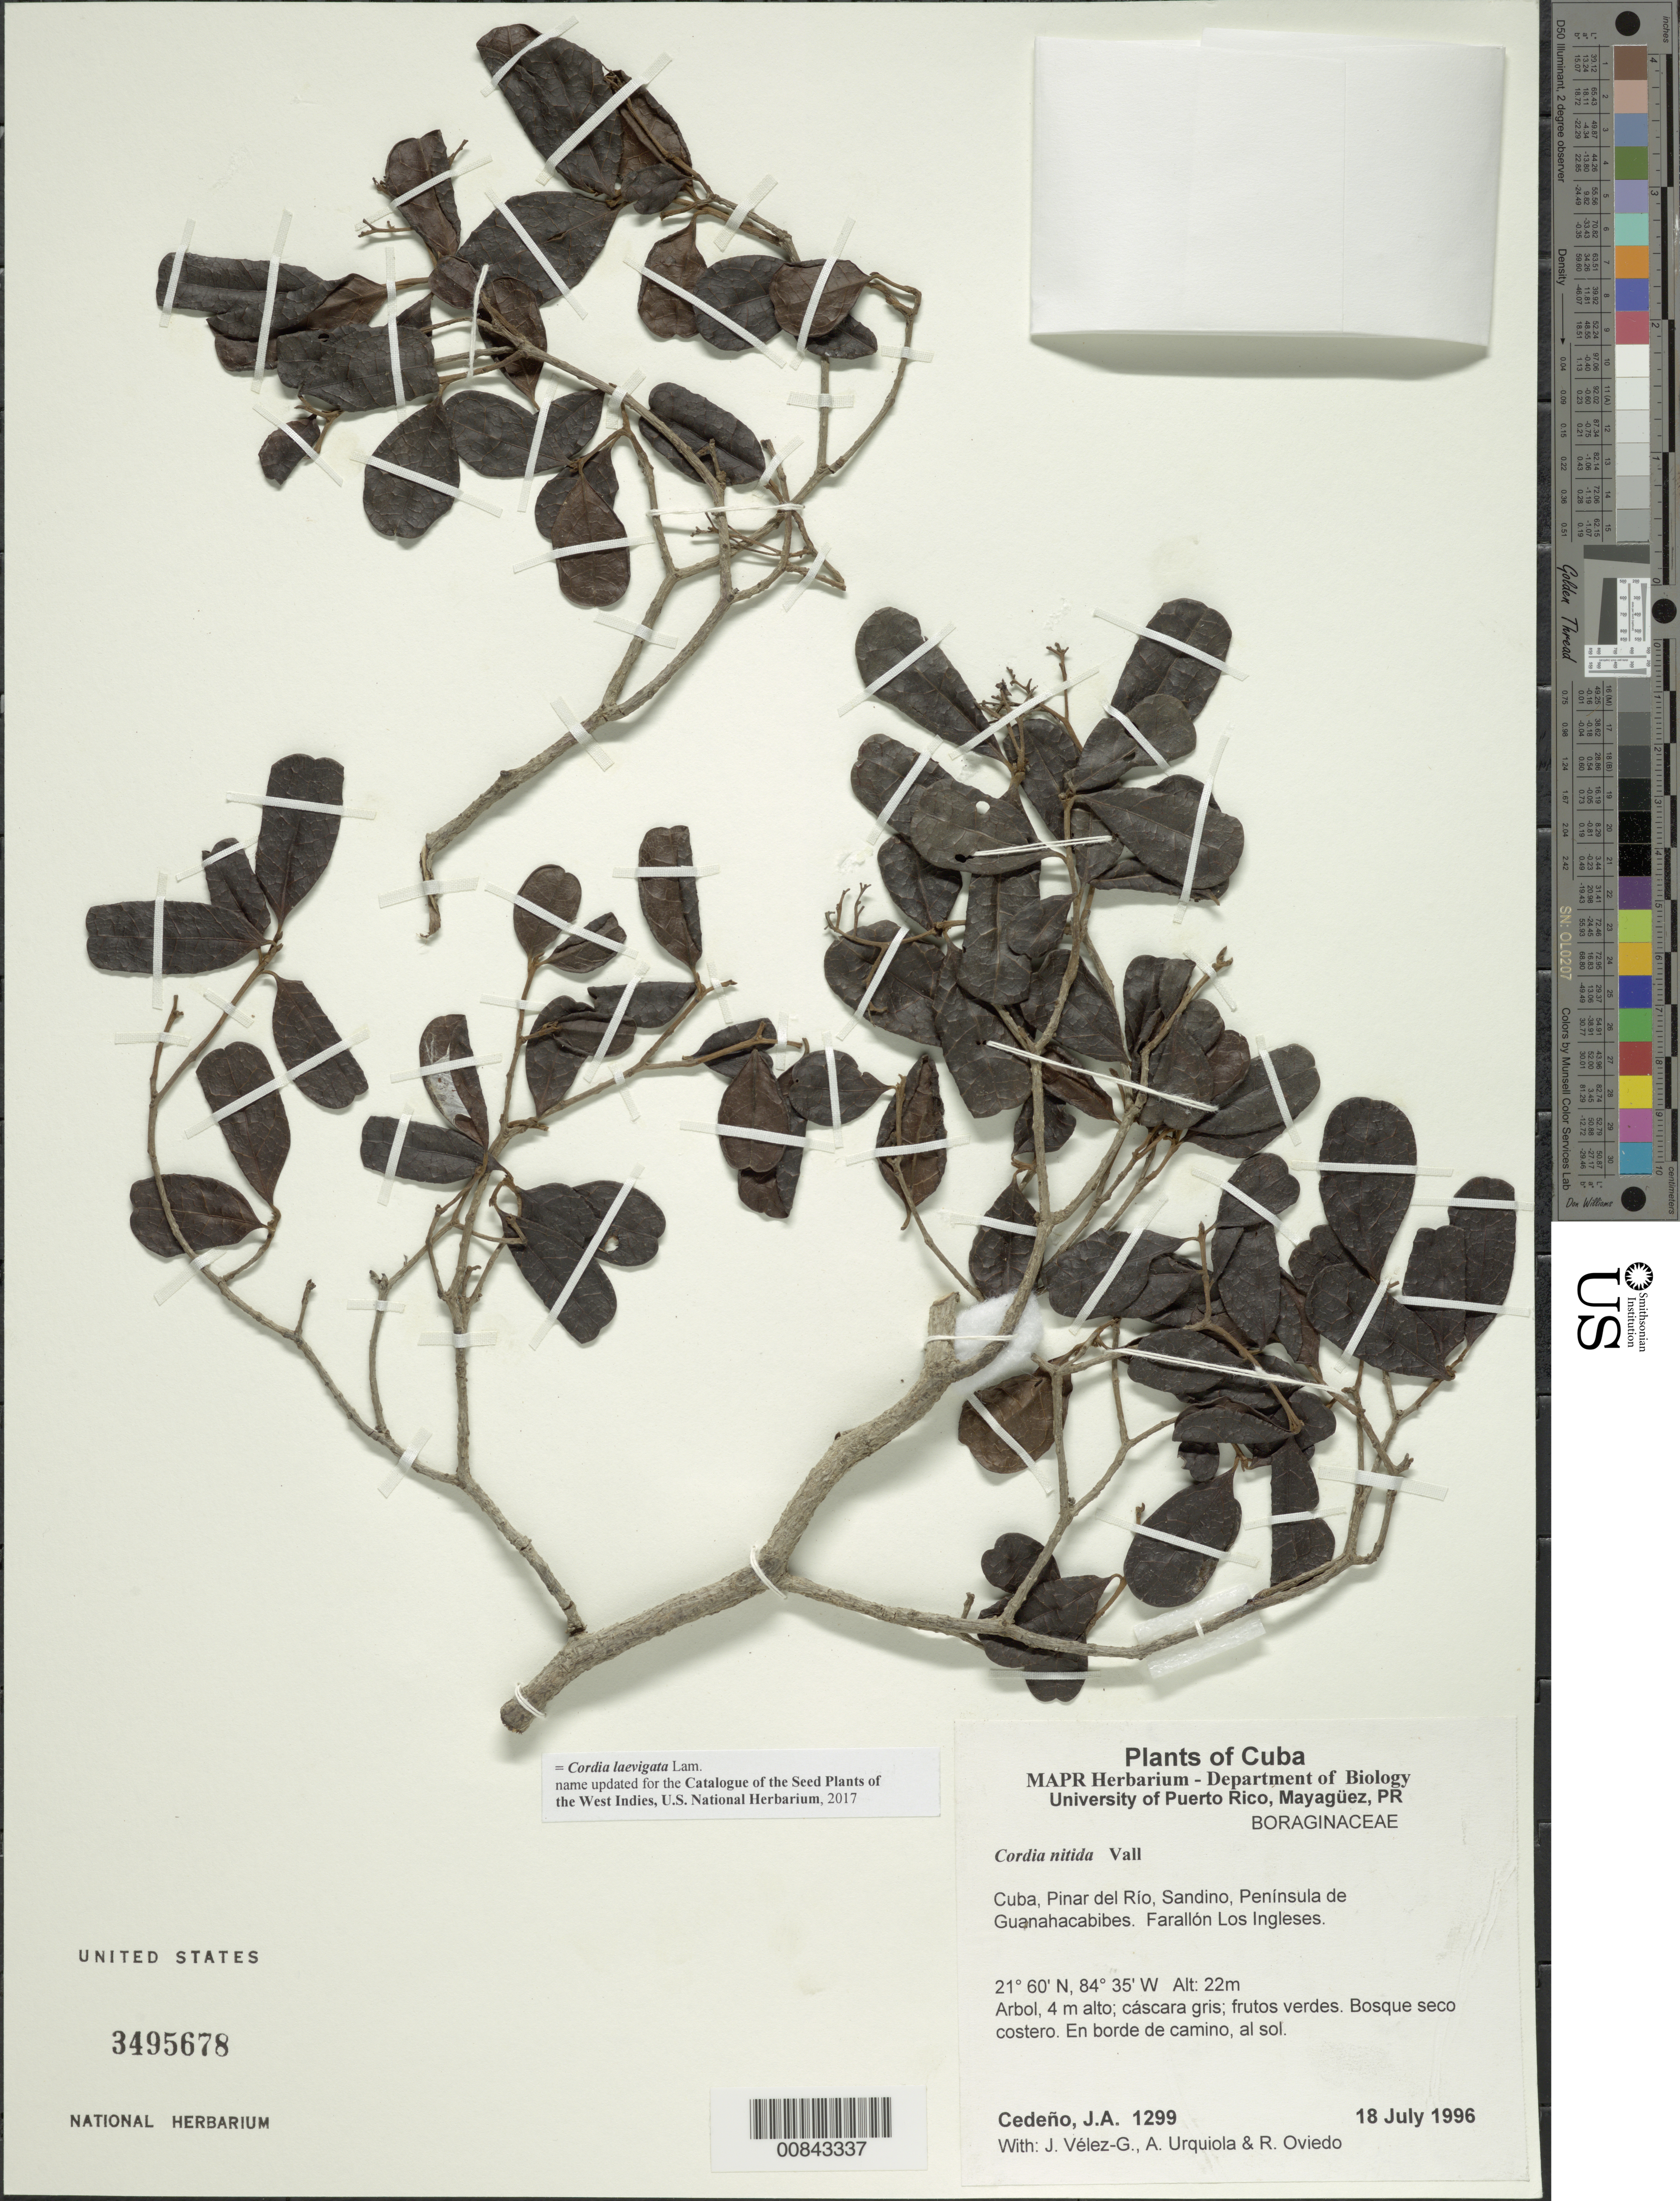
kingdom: Plantae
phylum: Tracheophyta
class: Magnoliopsida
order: Boraginales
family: Cordiaceae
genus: Cordia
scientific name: Cordia laevigata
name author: Lam.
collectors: J. Cedeño, J. Vélez-Gavilán, A. Urquiola & R. Oviedo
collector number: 1299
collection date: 1996-07-18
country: Cuba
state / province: Pinar del Rio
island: Cuba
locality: Sandino, Península de Guanahacabibes. Farallón Los Ingleses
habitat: Bosque seco costero. En borde de camino, al sol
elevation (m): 22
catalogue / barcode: US 3495678